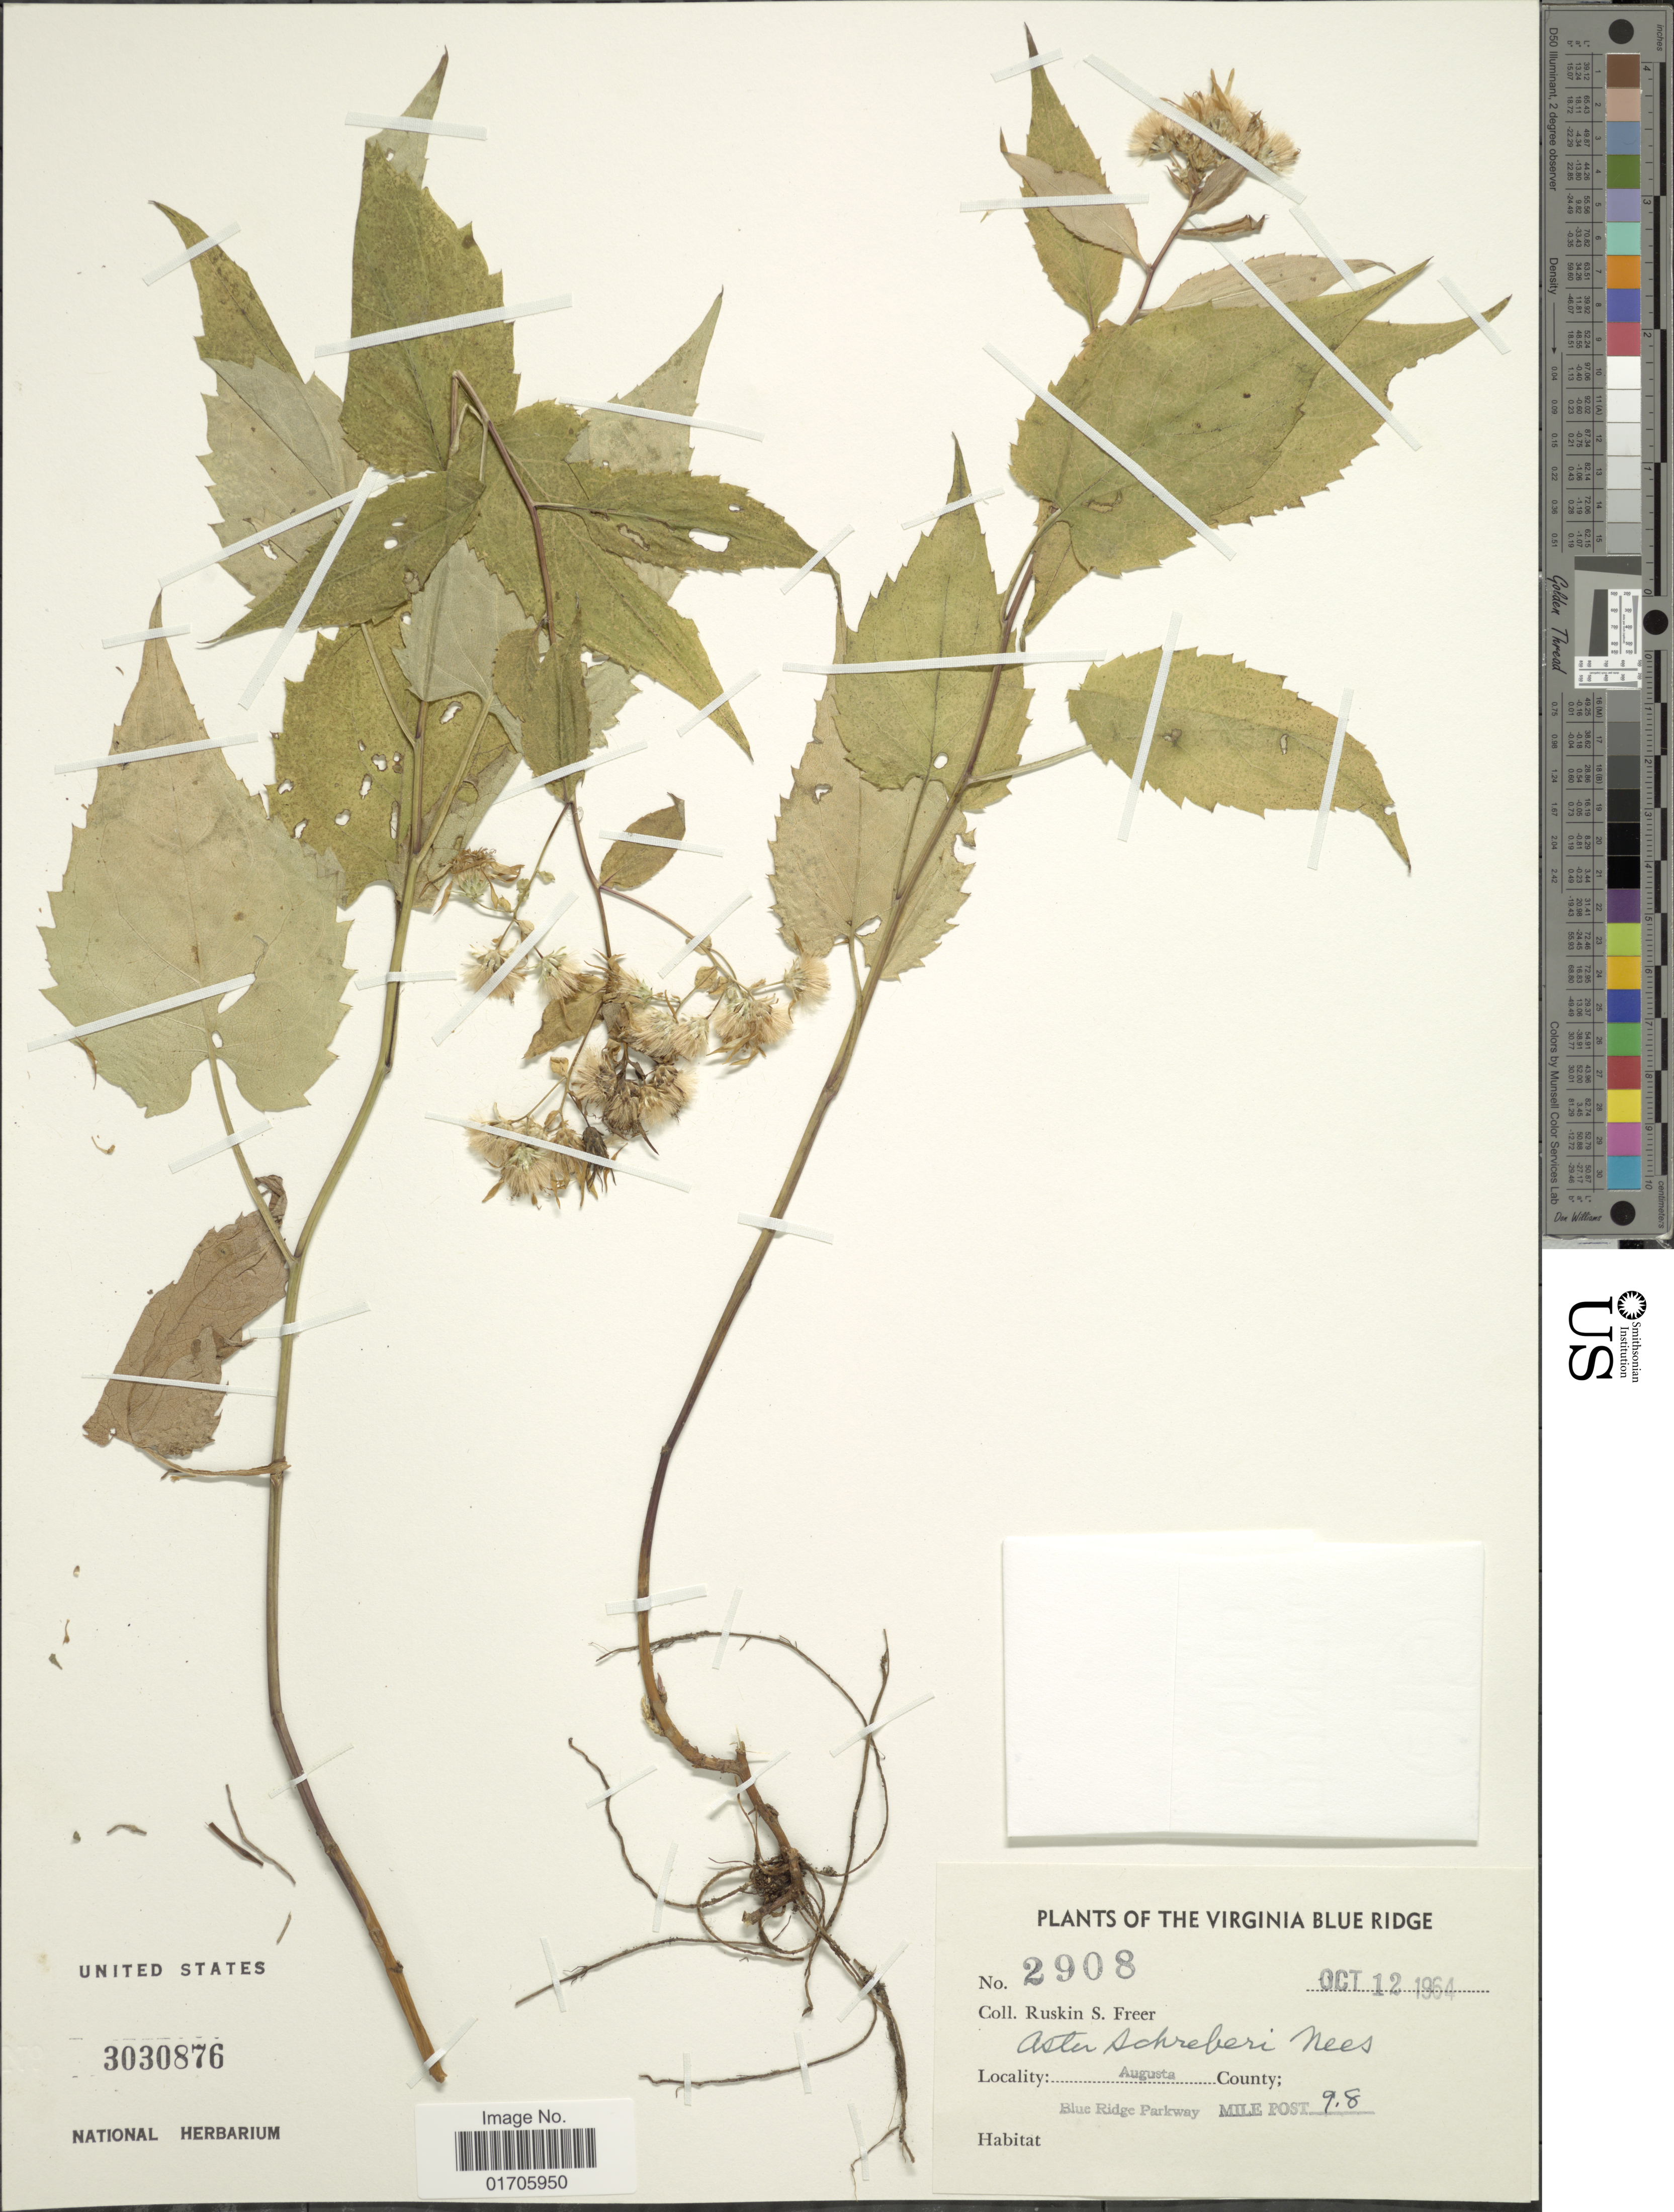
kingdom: Plantae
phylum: Tracheophyta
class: Magnoliopsida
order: Asterales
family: Asteraceae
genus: Eurybia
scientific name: Eurybia schreberi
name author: (Nees) Nees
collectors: R. Freer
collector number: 2908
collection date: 1964-10-12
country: United States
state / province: Virginia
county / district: Augusta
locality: Virginia Blue Ridge. Augusta County; Blue Ridge Parkway Mile Post 9.8.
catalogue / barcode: US 3030876